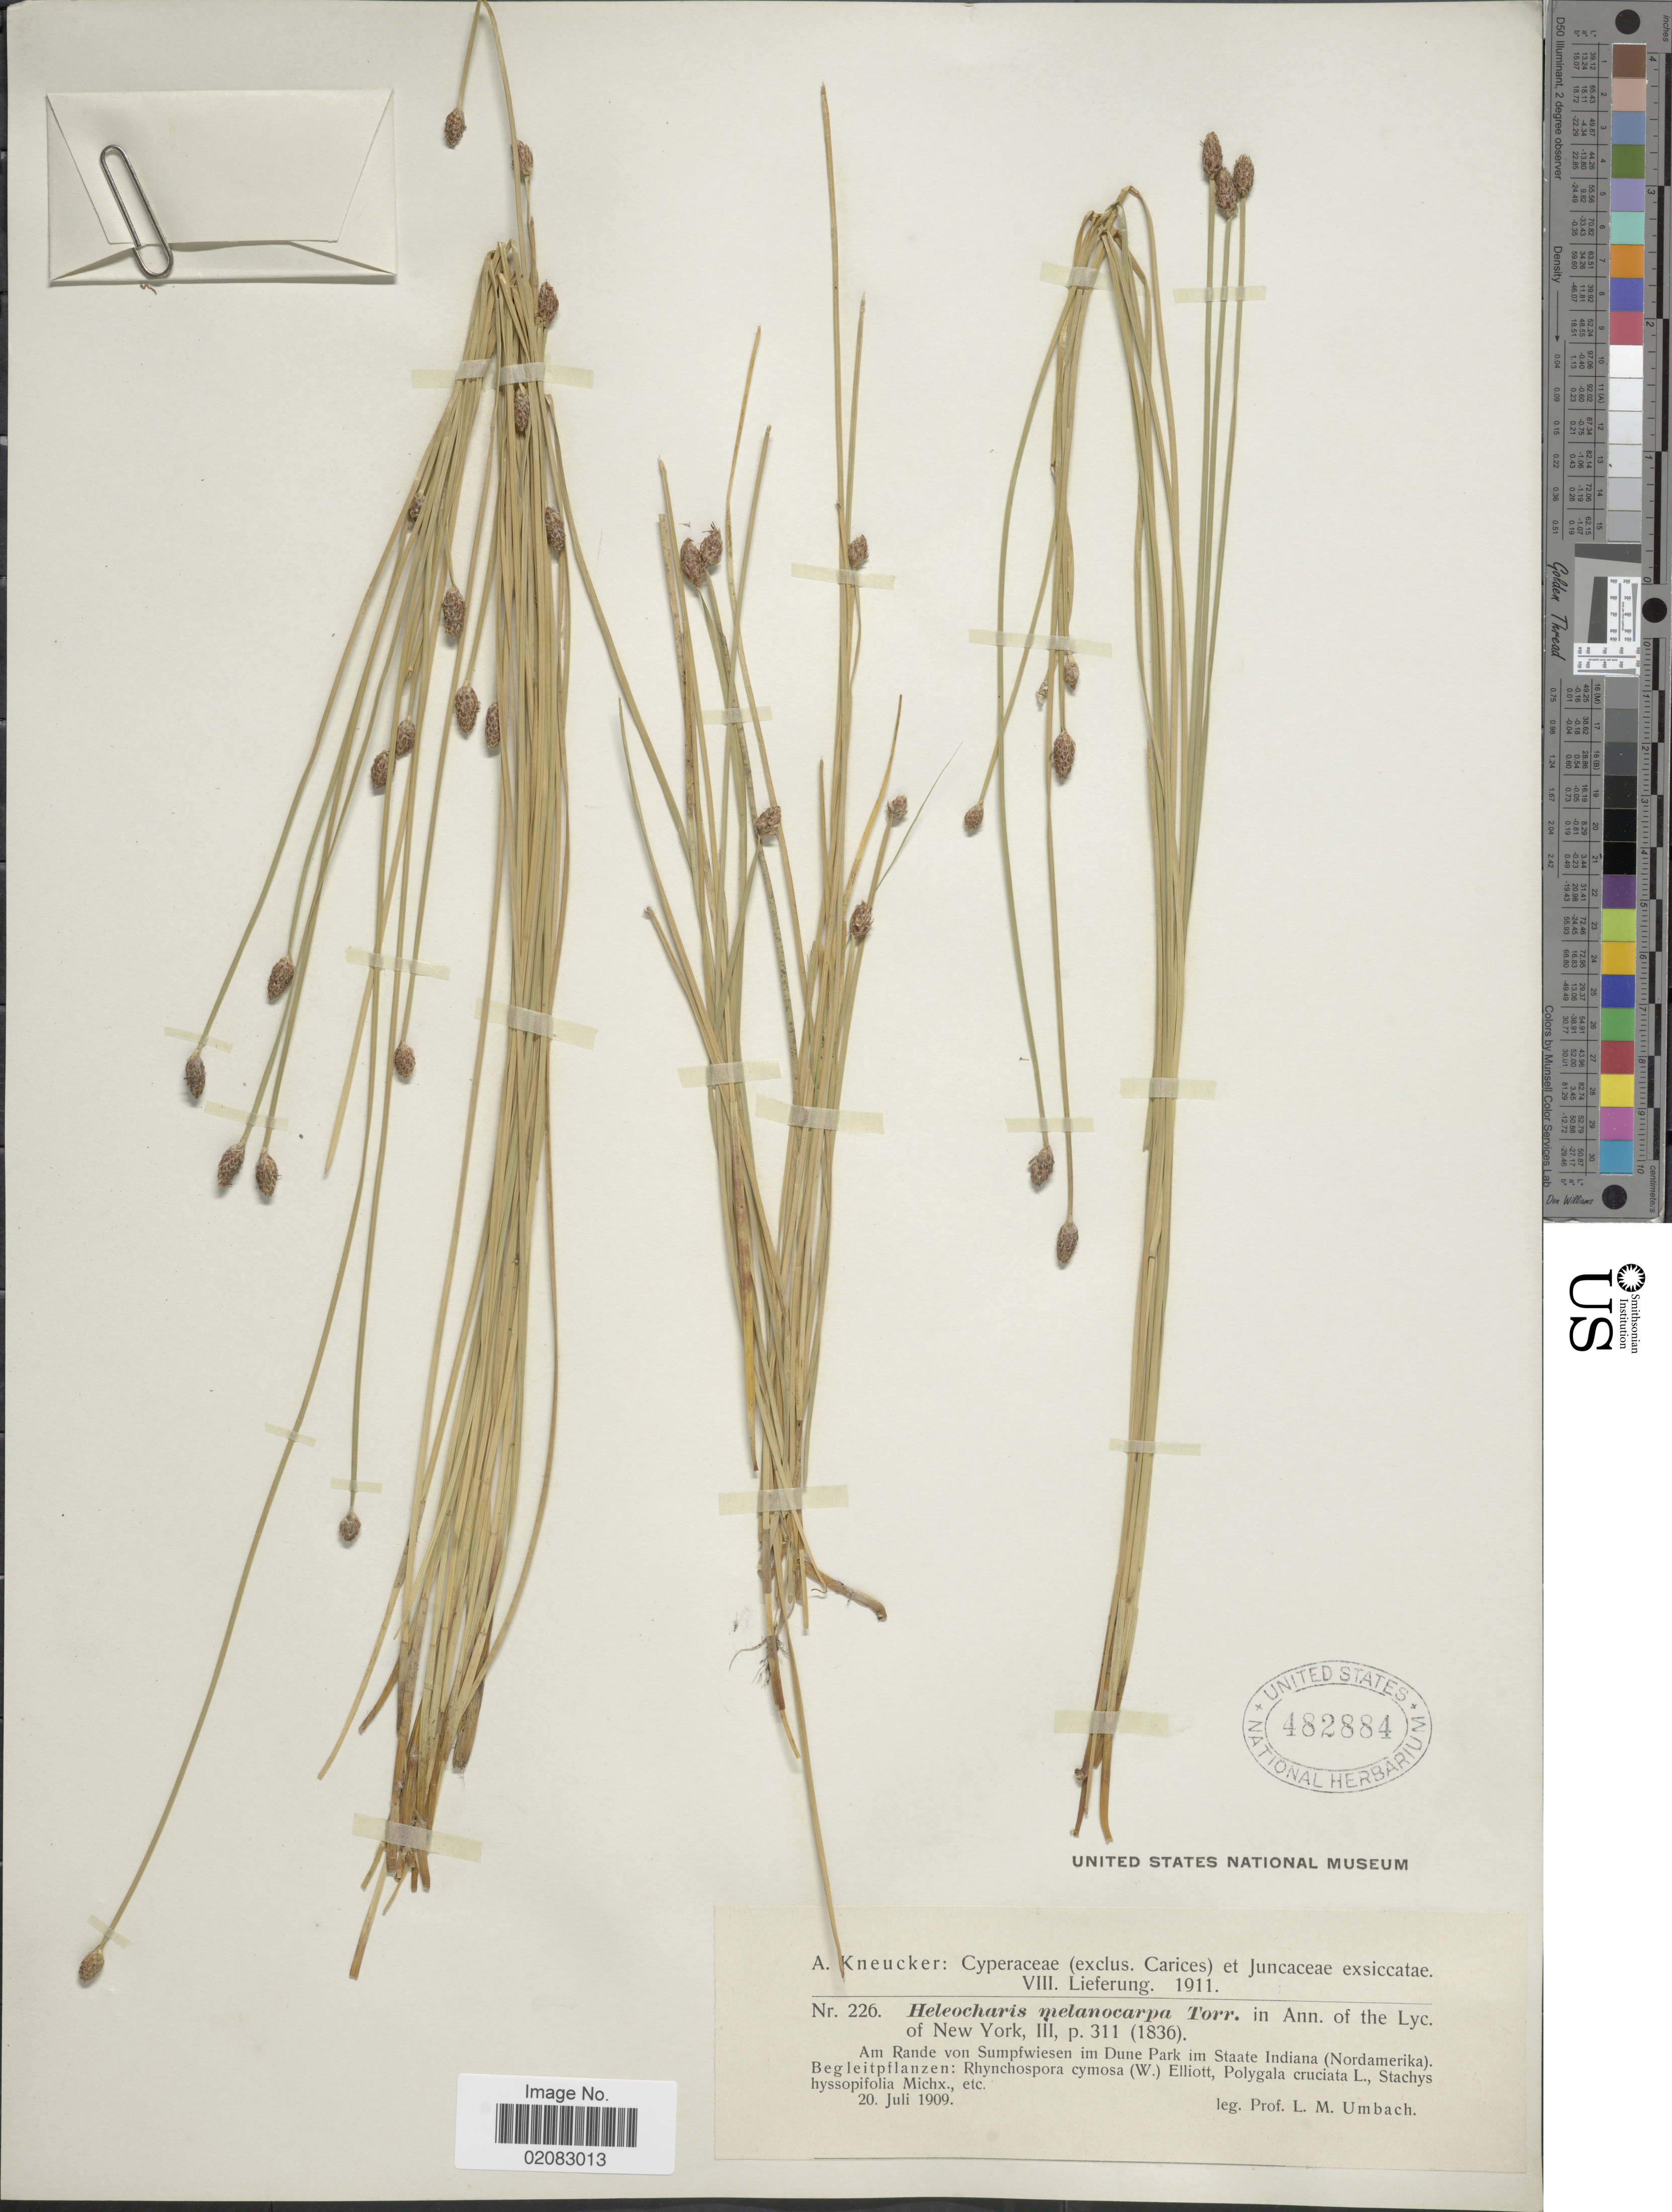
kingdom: Plantae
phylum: Tracheophyta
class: Liliopsida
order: Poales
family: Cyperaceae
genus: Eleocharis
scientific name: Eleocharis melanocarpa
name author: Torr.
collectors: L. M. Umbach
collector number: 226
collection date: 1909-07-20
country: United States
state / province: Indiana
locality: Am Rande von Sumpfwiesen im Dune Park im Staate Indiana (Nordamerika)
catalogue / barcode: US 482884